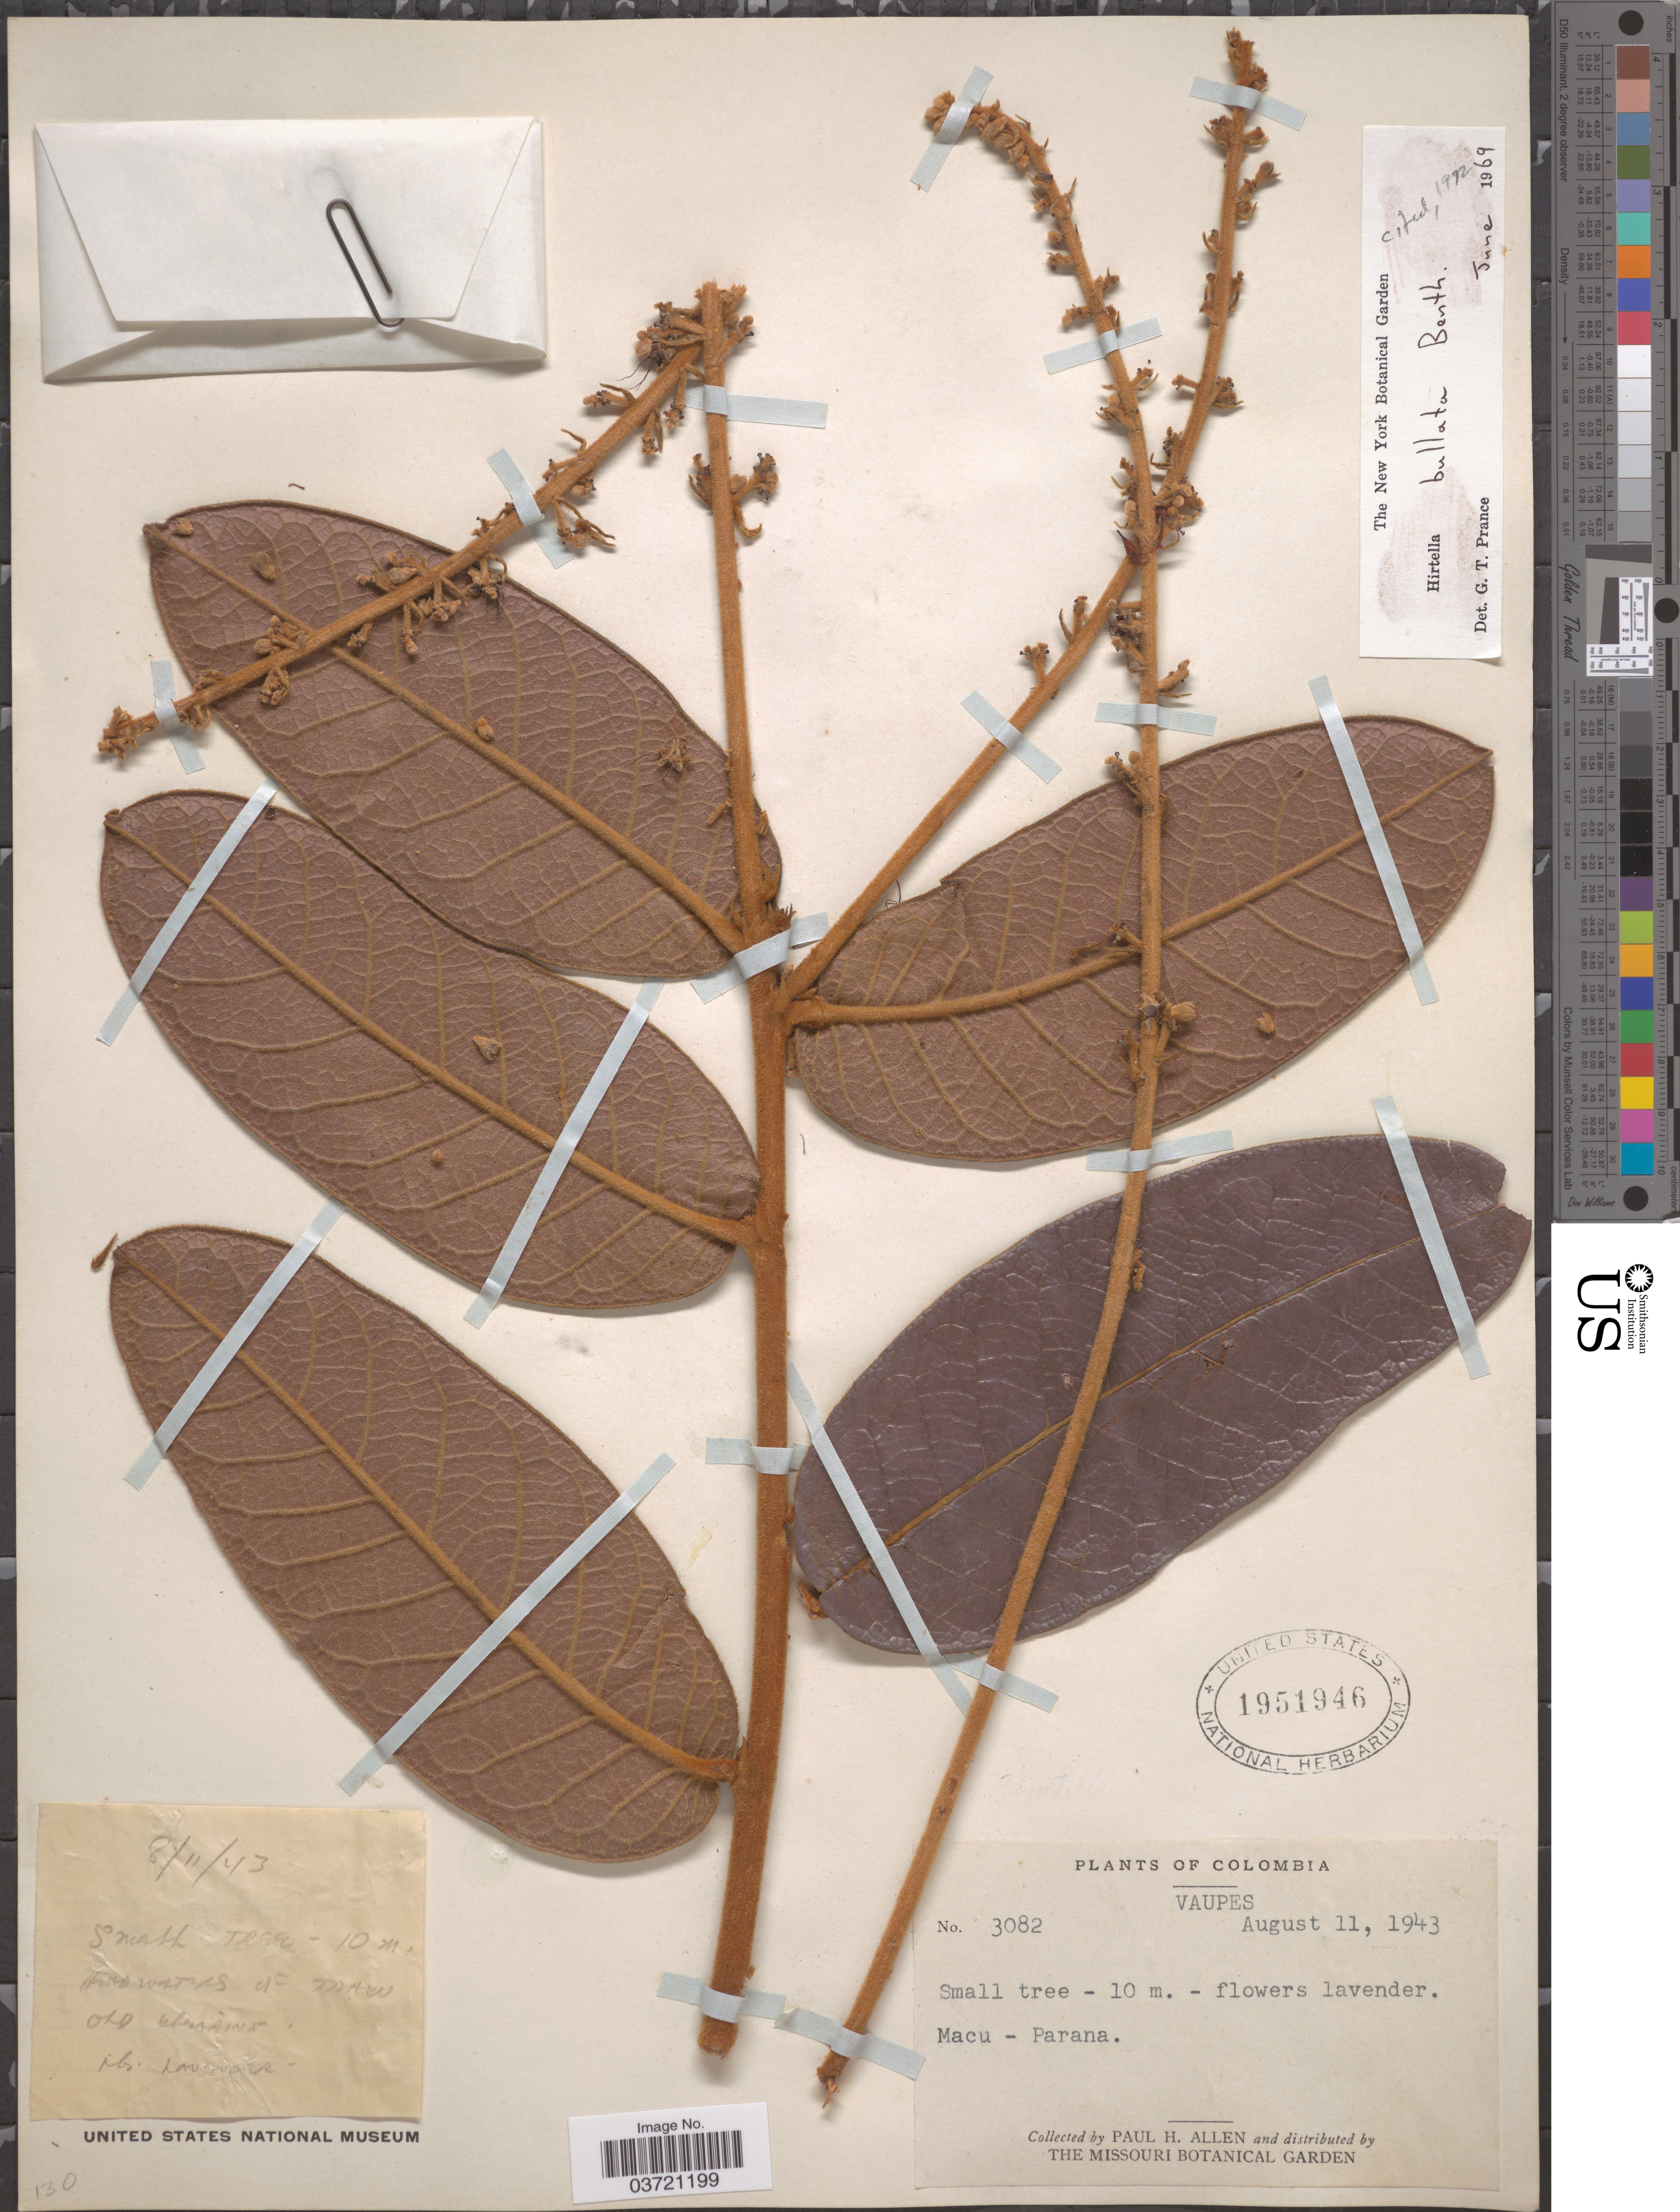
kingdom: Plantae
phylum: Tracheophyta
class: Magnoliopsida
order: Malpighiales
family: Chrysobalanaceae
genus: Hirtella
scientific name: Hirtella bullata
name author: Benth.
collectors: P. H. Allen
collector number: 3082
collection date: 1943-08-11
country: Colombia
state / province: Vaupés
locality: Macu - Parana.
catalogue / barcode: US 1951946